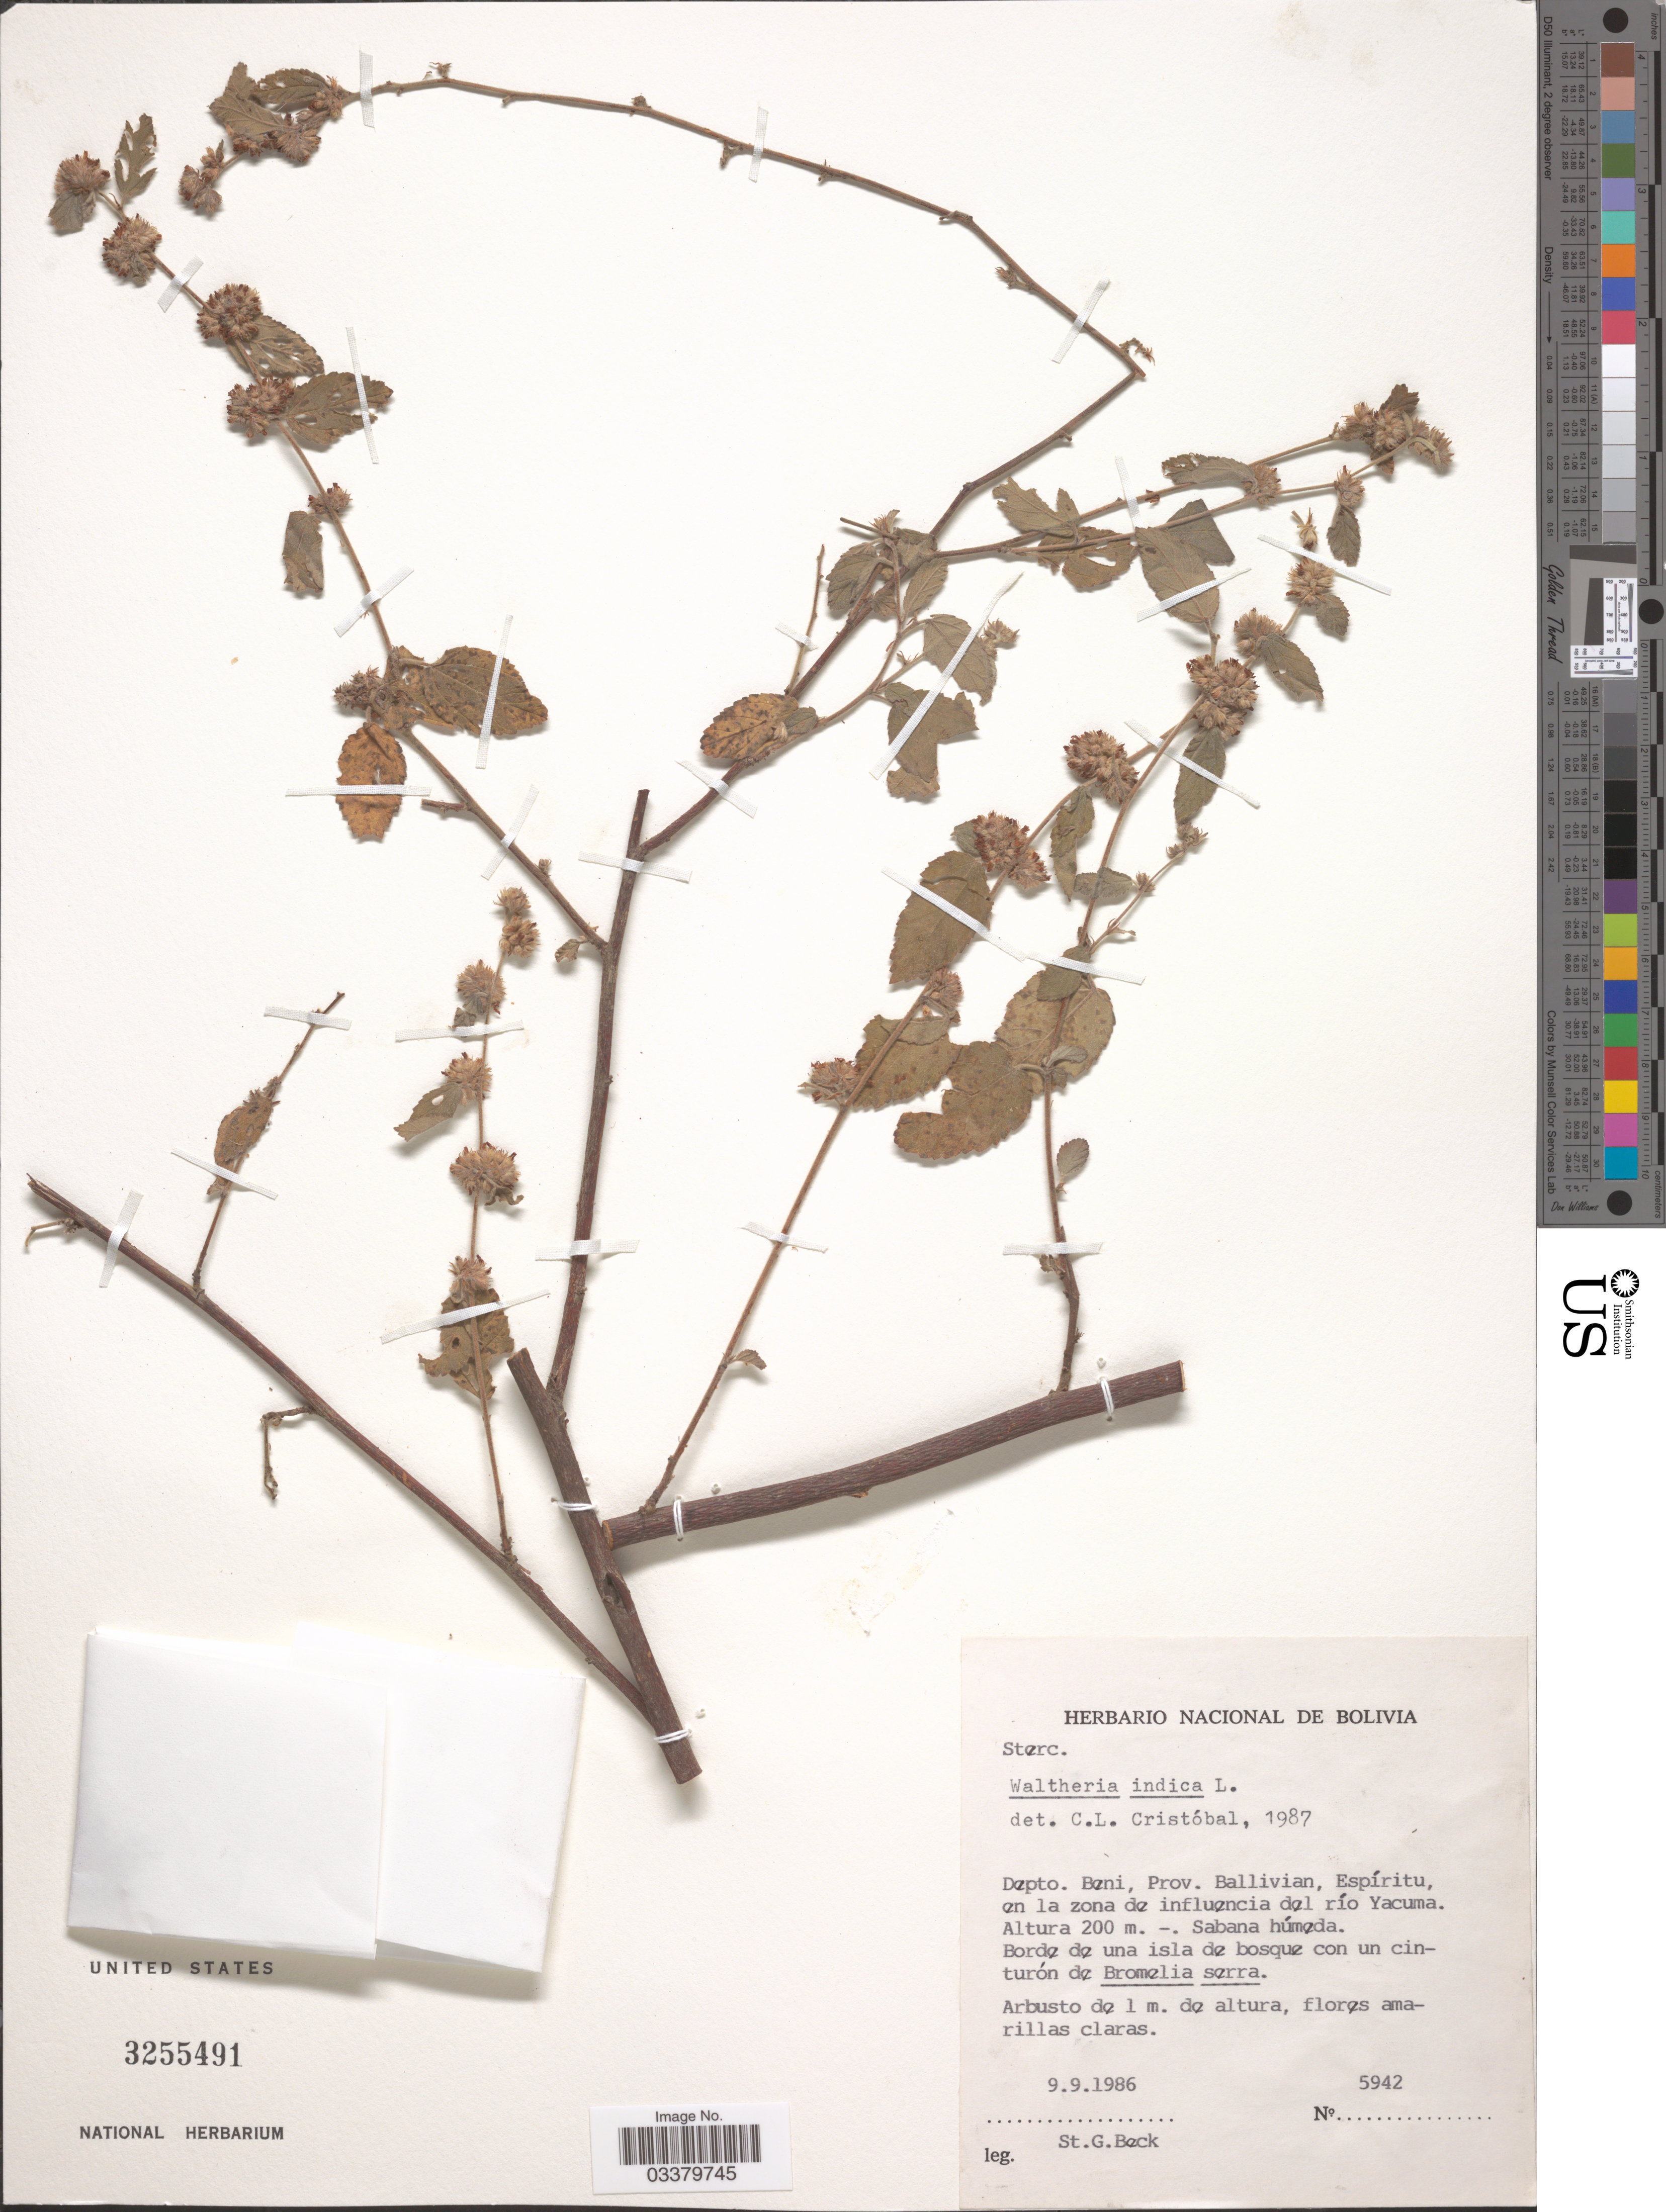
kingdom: Plantae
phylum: Tracheophyta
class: Magnoliopsida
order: Malvales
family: Malvaceae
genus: Waltheria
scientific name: Waltheria indica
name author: L.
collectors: S. G. Beck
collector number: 5942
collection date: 1986-09-09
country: Bolivia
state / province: Beni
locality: Depto. Beni, Prov. Ballivian, Espíritu, en la zona de influencia del río Yacuma.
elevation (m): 200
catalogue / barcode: US 3255491